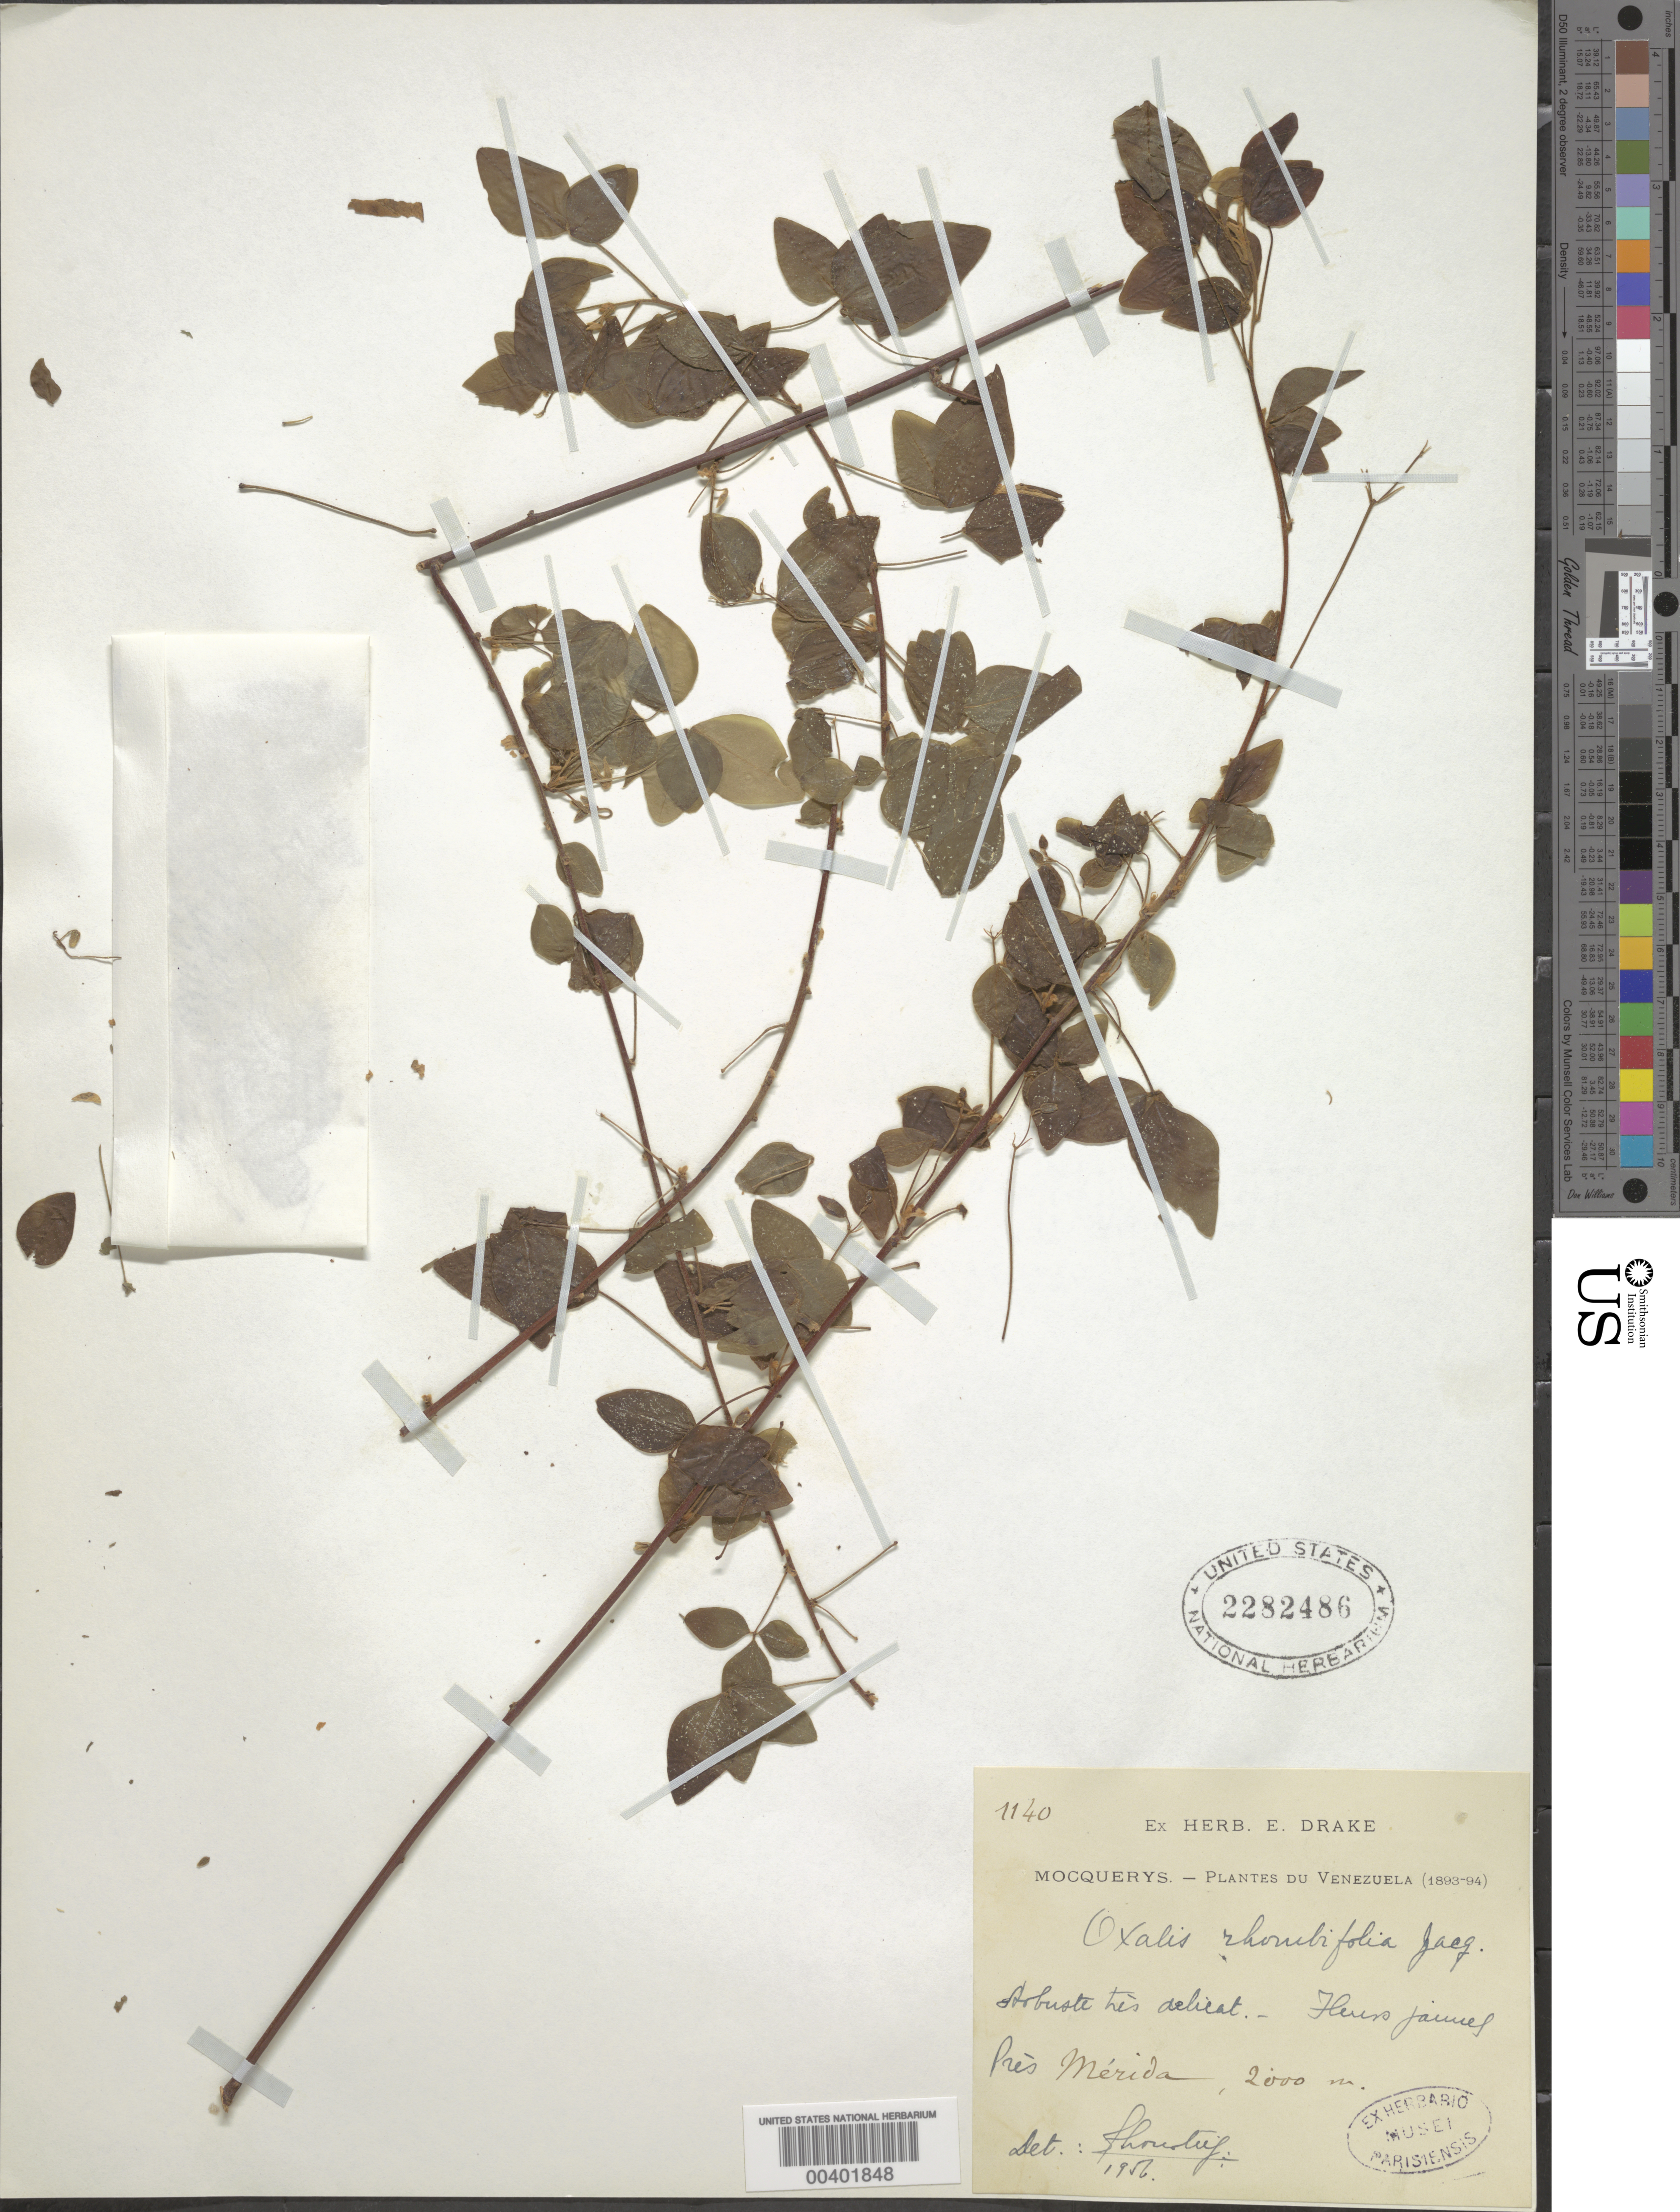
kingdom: Plantae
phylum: Tracheophyta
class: Magnoliopsida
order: Oxalidales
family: Oxalidaceae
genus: Oxalis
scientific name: Oxalis rhombifolia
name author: Jacq.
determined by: Lourteig, A.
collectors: A. Mocquerys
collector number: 7140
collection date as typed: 1893 to -- --- 1894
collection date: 1893/1894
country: Venezuela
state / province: Mérida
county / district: Libertador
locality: Mérida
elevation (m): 2000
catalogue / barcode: US 2282486